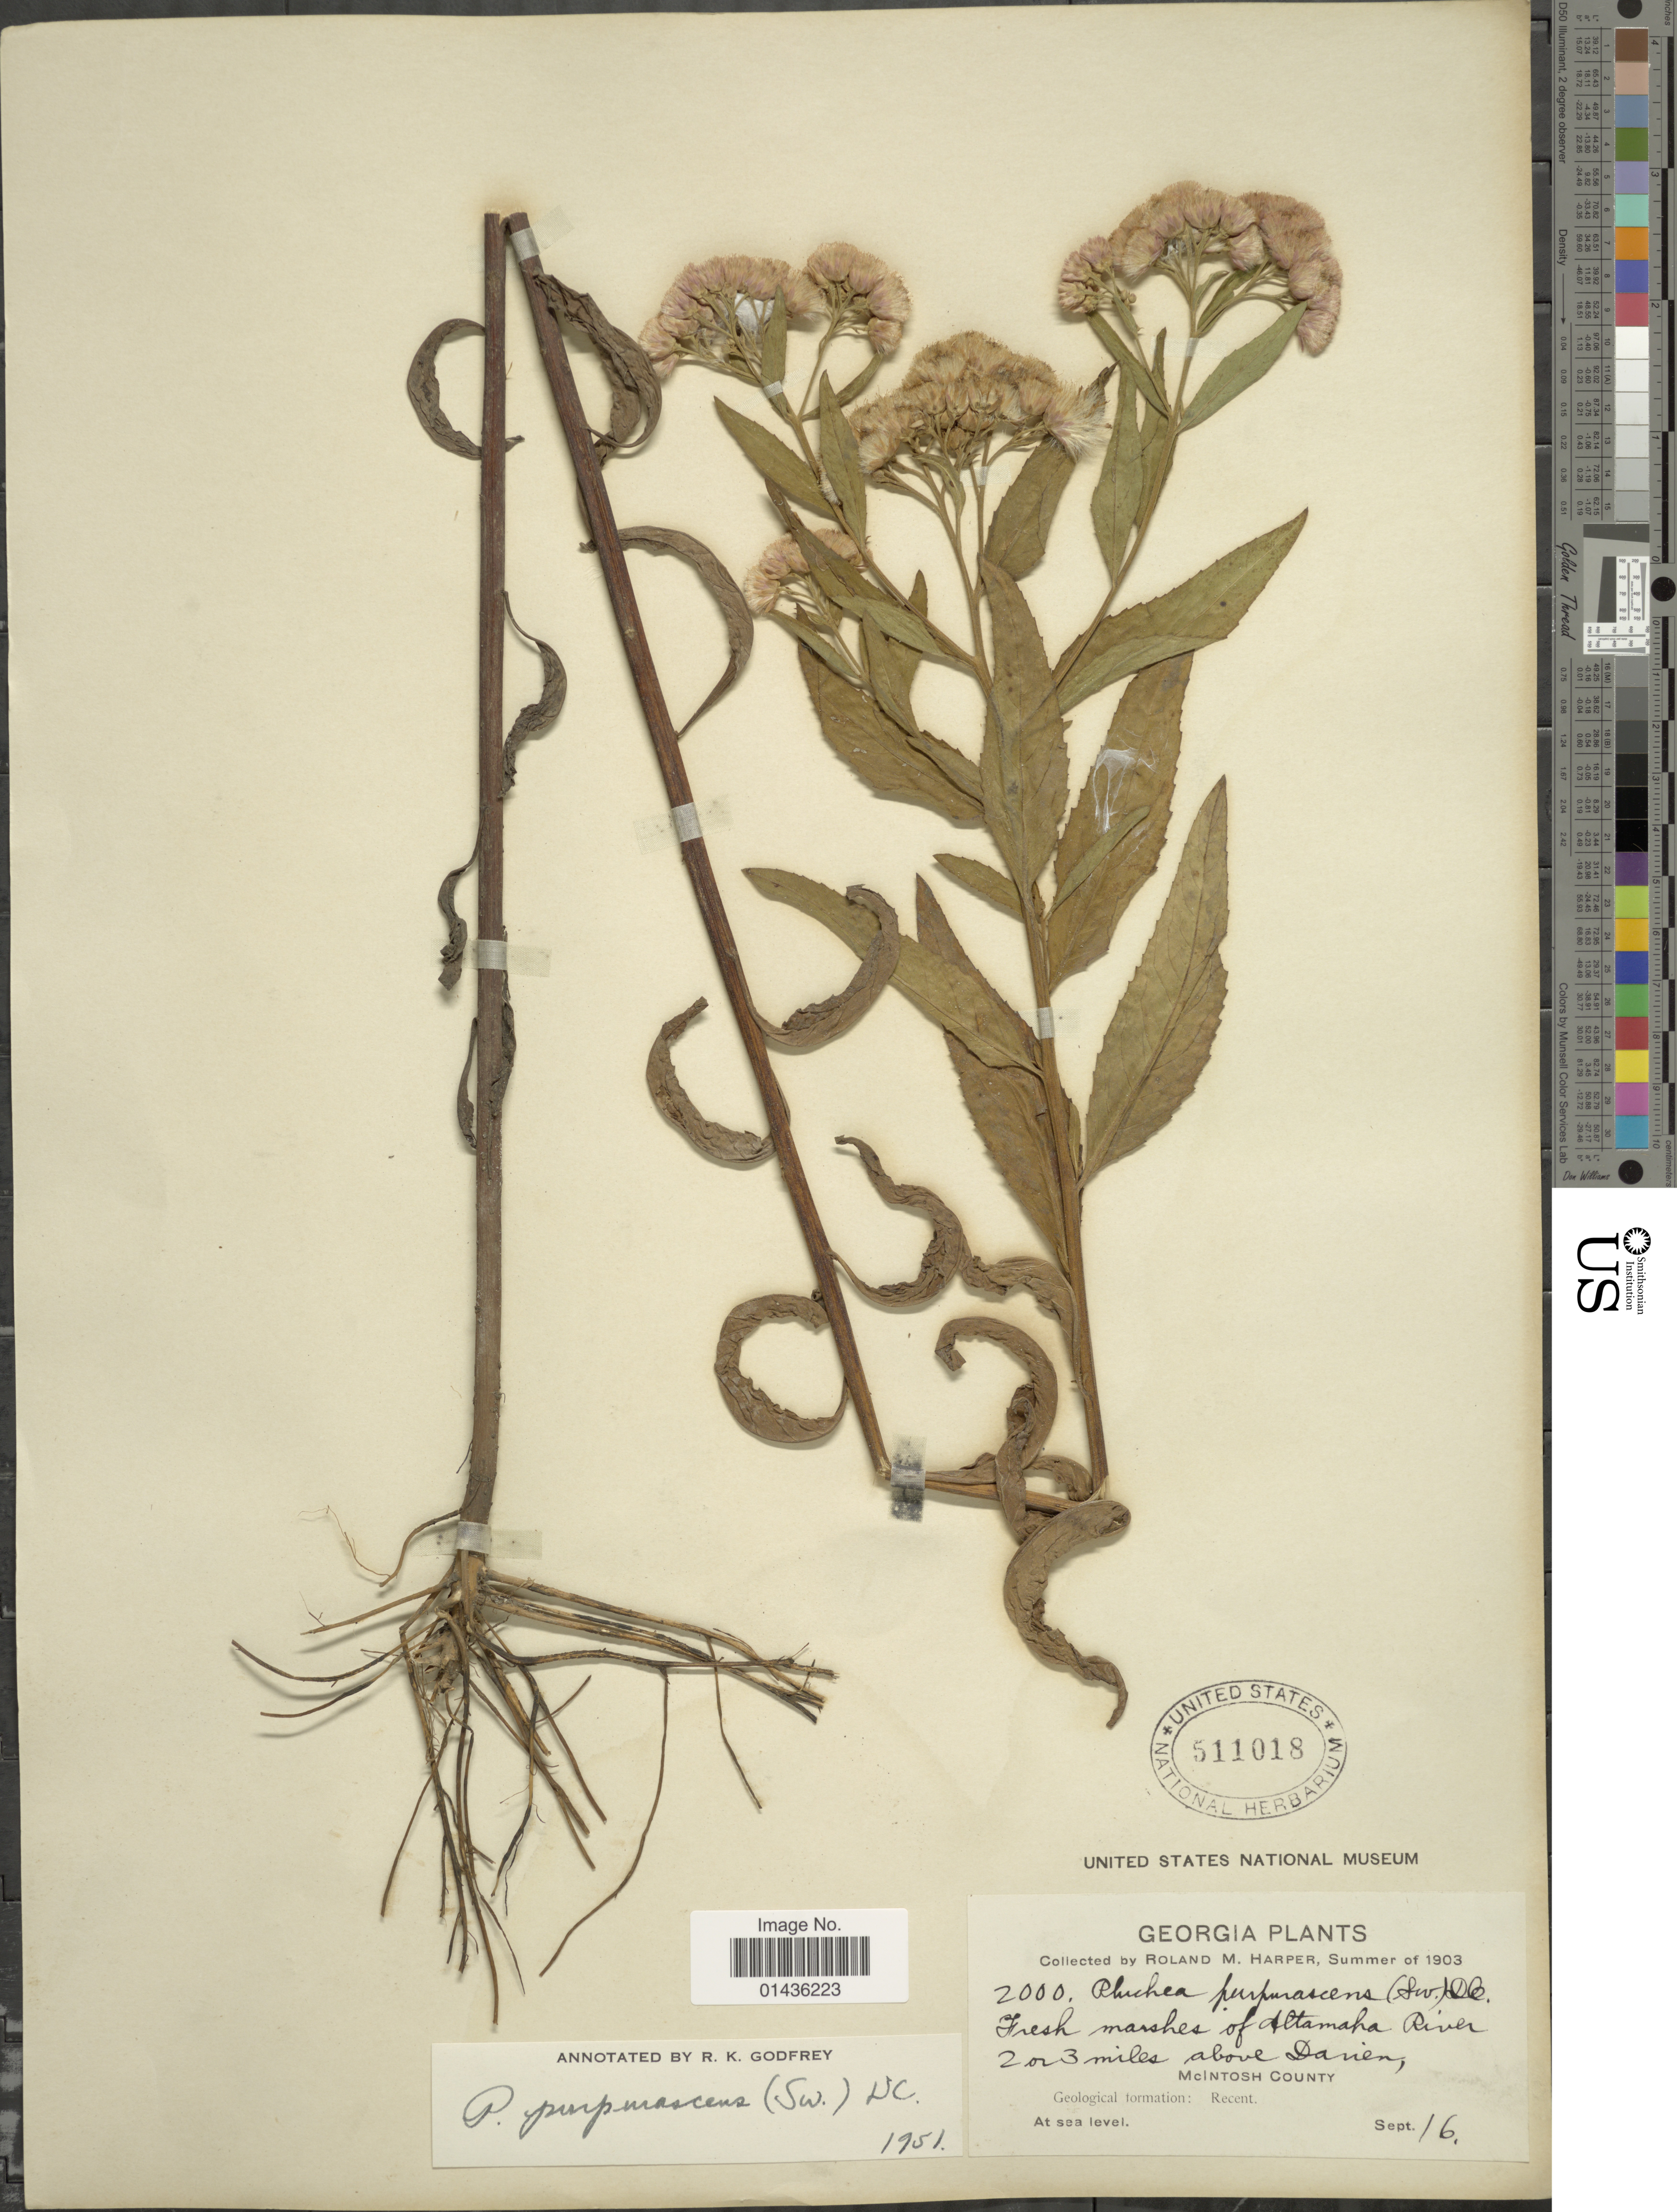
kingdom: Plantae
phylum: Tracheophyta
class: Magnoliopsida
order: Asterales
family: Asteraceae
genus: Pluchea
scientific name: Pluchea odorata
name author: (L.) Cass.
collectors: R. M. Harper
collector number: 2000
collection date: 1903-09-16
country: United States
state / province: Georgia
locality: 2 or 3 miles above Darien, McIntosh County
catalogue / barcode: US 511018